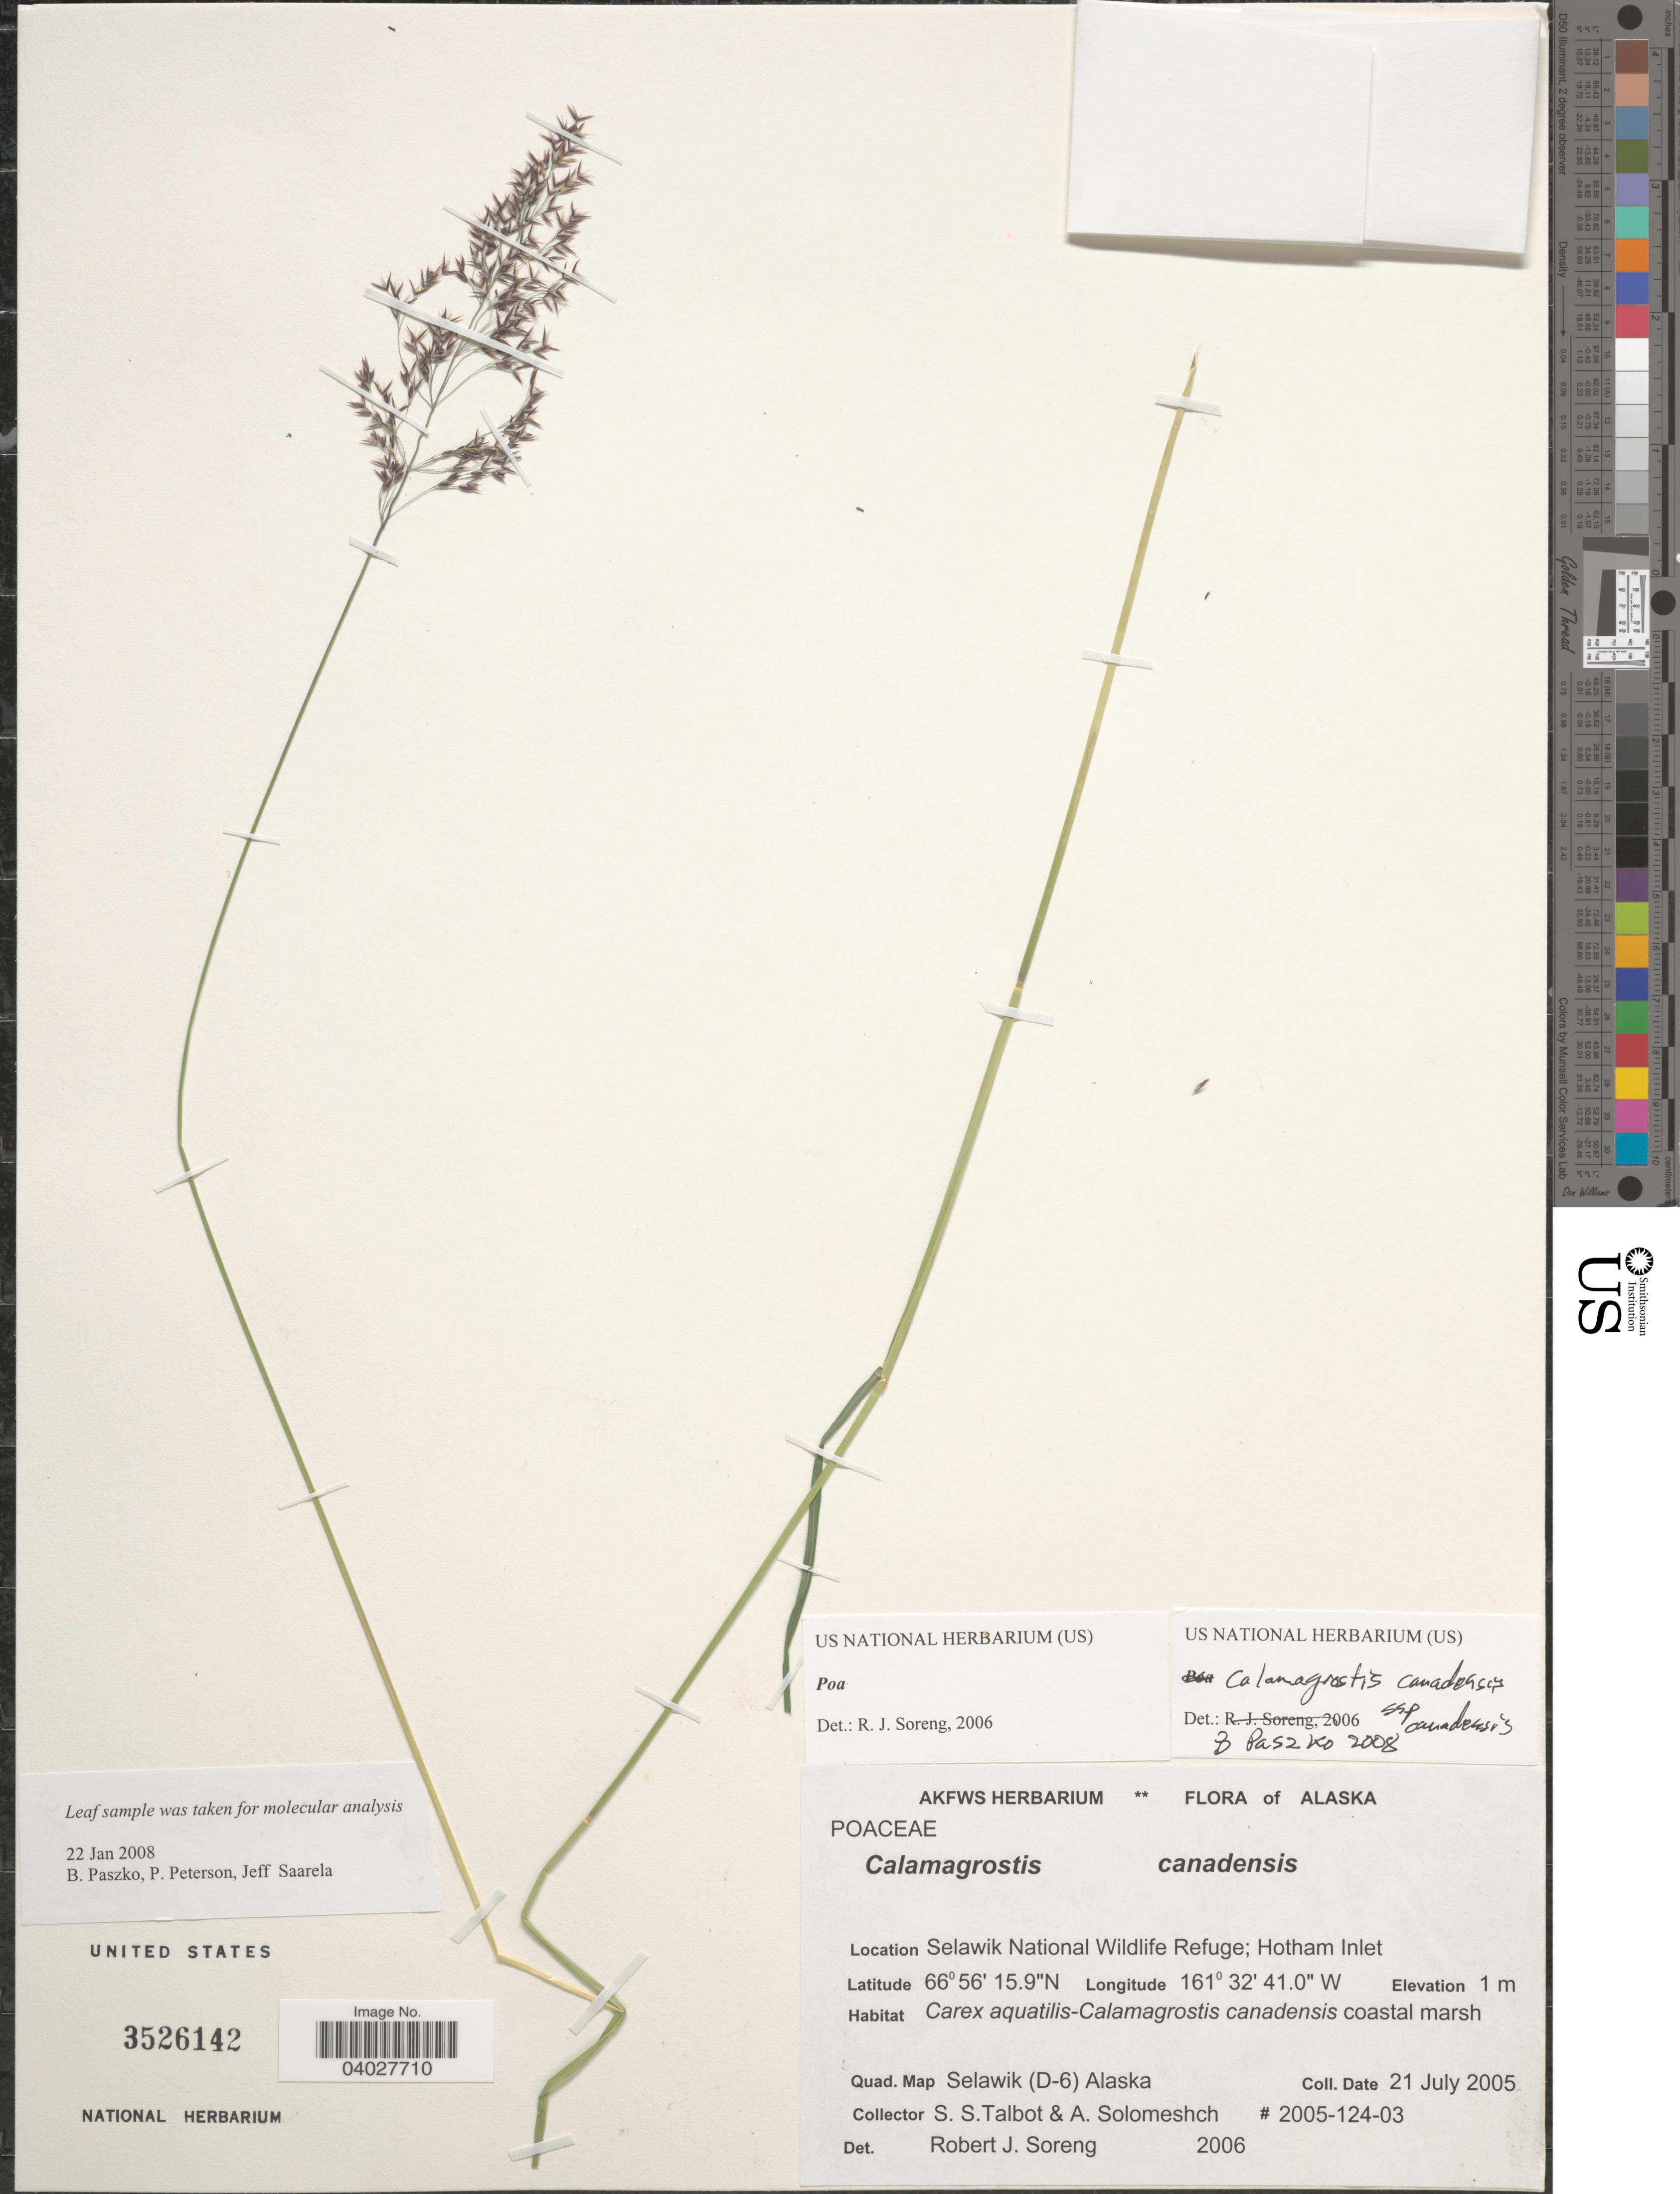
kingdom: Plantae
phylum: Tracheophyta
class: Liliopsida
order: Poales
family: Poaceae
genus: Calamagrostis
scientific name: Calamagrostis canadensis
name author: (Michx.) P. Beauv.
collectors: S. S. Talbot & A. Solomeshch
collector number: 2005-124-03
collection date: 2005-07-21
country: United States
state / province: Alaska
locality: Selawik National Wildlife Refuge; Hotham Inlet. Quad. Map Selawik (D-6).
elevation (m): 1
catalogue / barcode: US 3526142